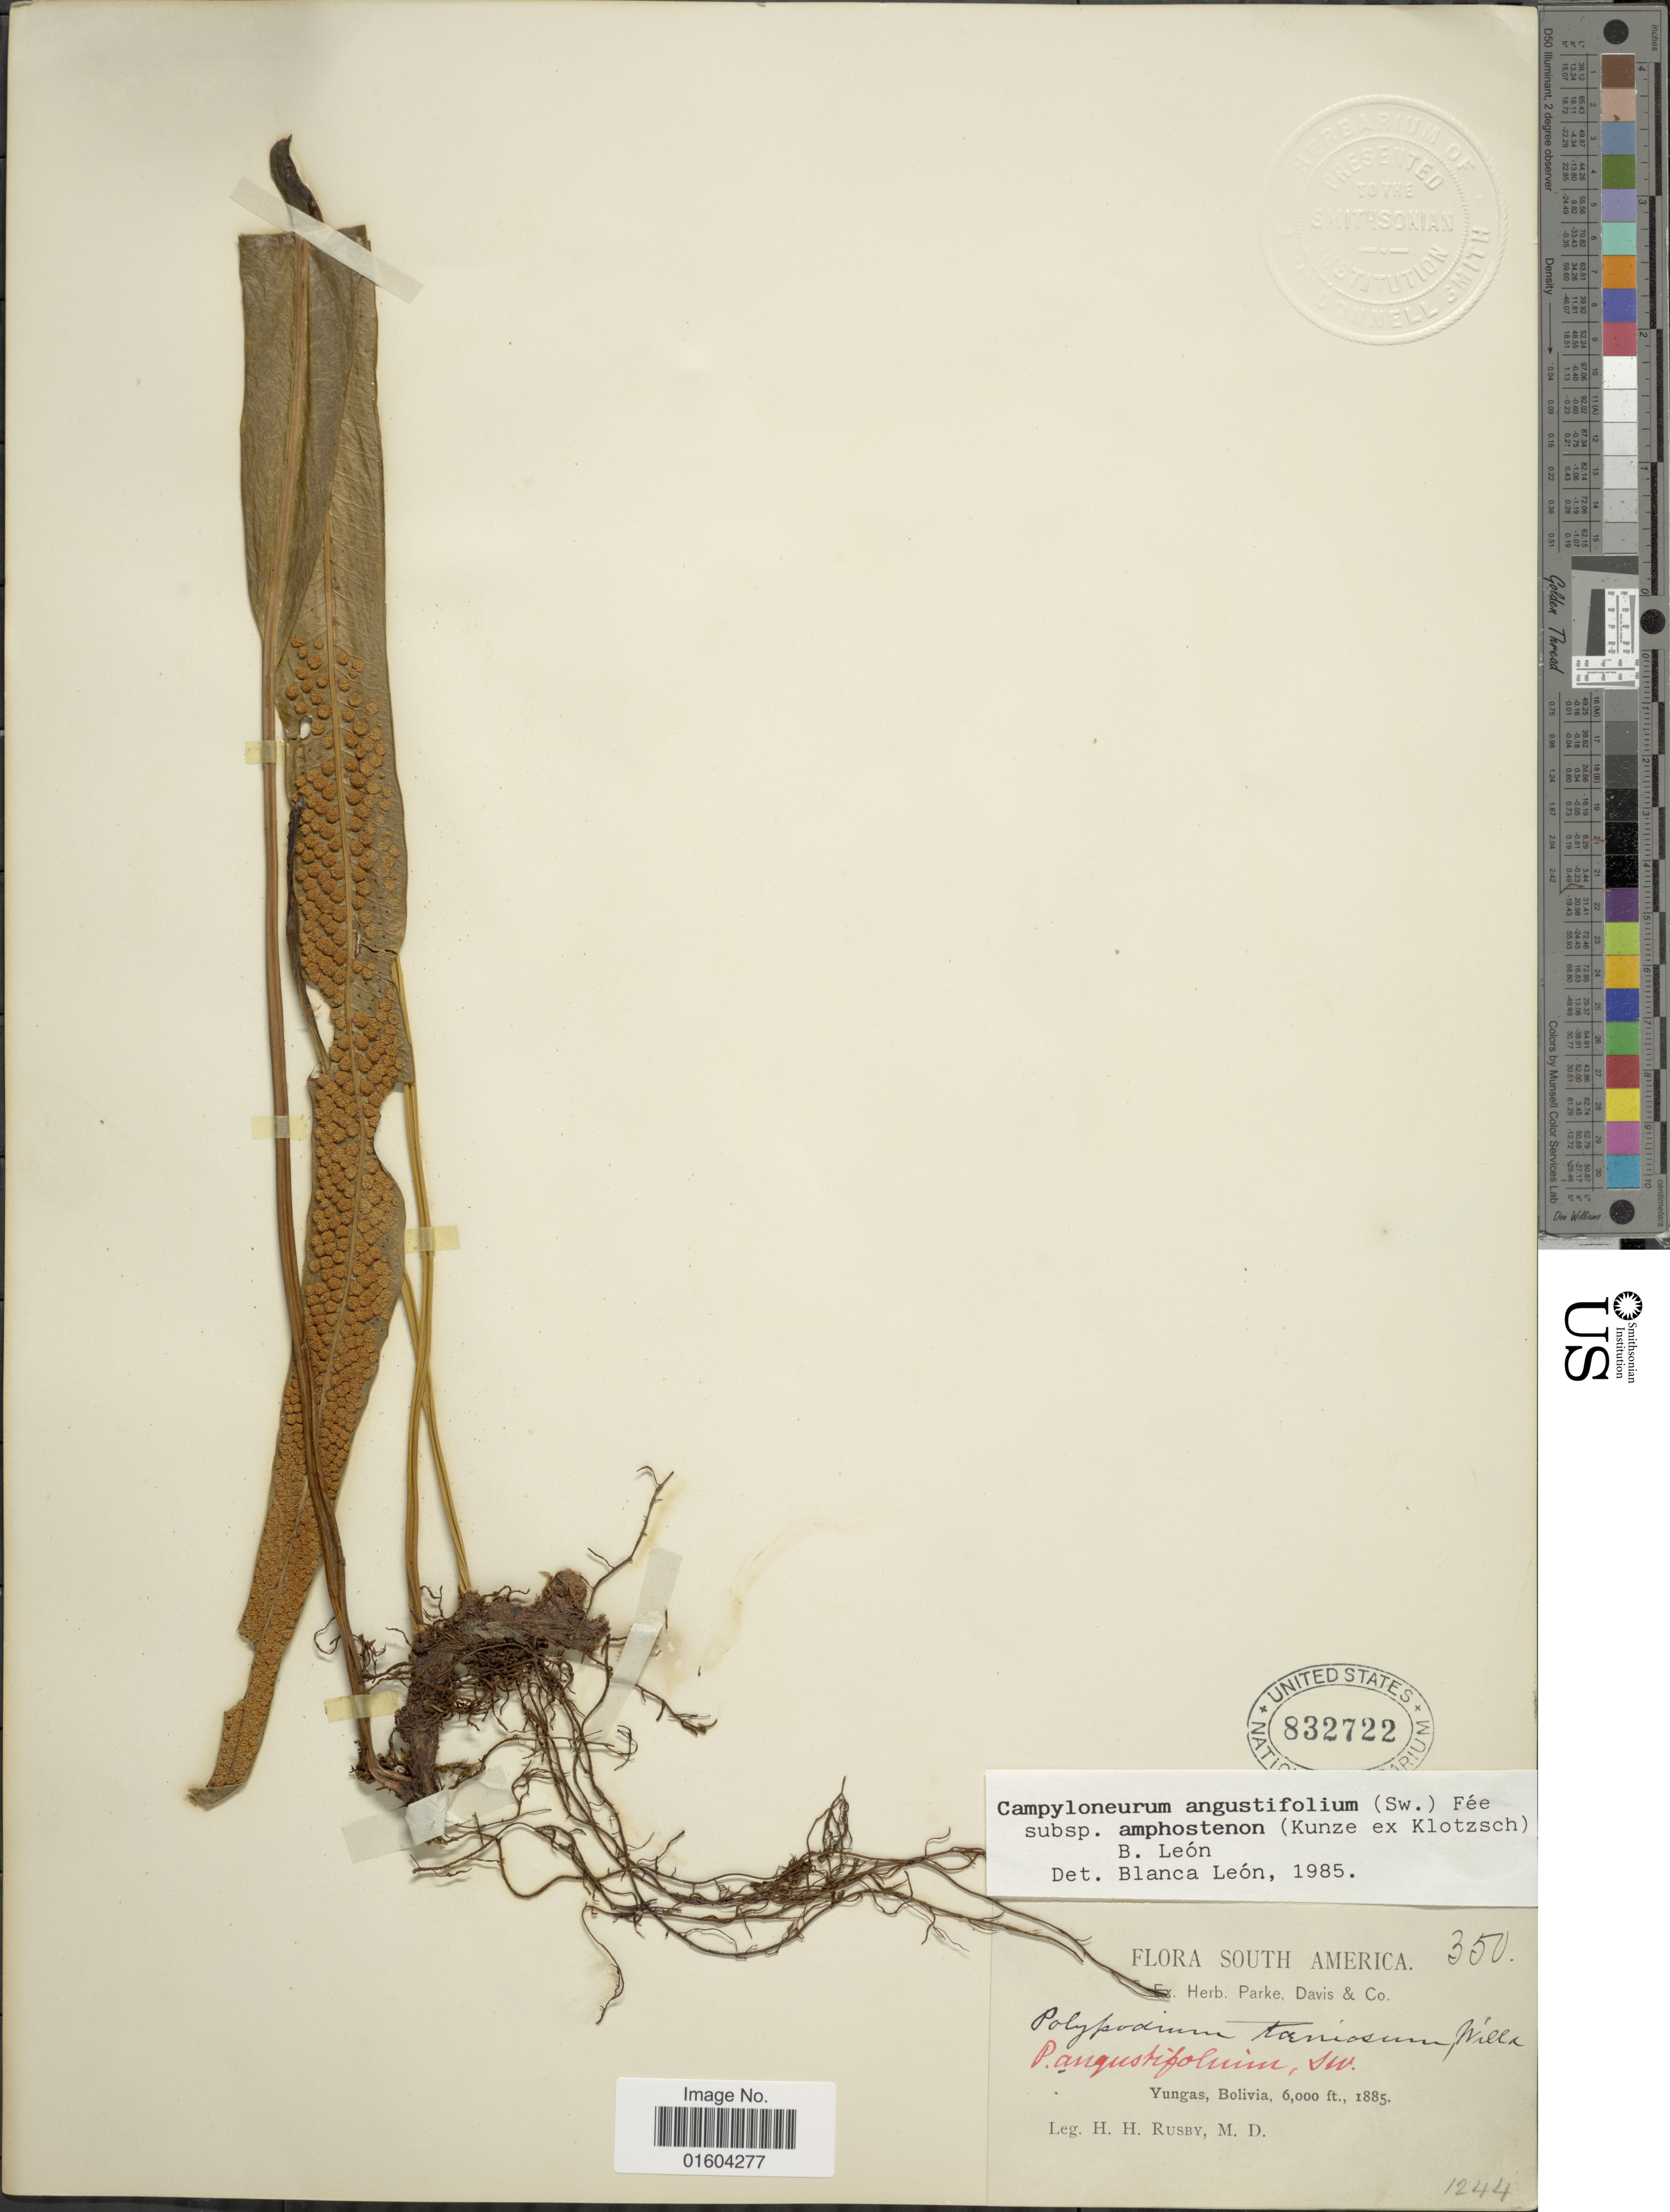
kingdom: Plantae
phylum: Tracheophyta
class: Polypodiopsida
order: Polypodiales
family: Polypodiaceae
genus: Campyloneurum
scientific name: Campyloneurum densifolium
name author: (Hieron.) Lellinger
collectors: H. H. Rusby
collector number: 350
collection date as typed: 1885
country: Bolivia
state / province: La Paz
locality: Yungas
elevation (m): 1829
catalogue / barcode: US 832722